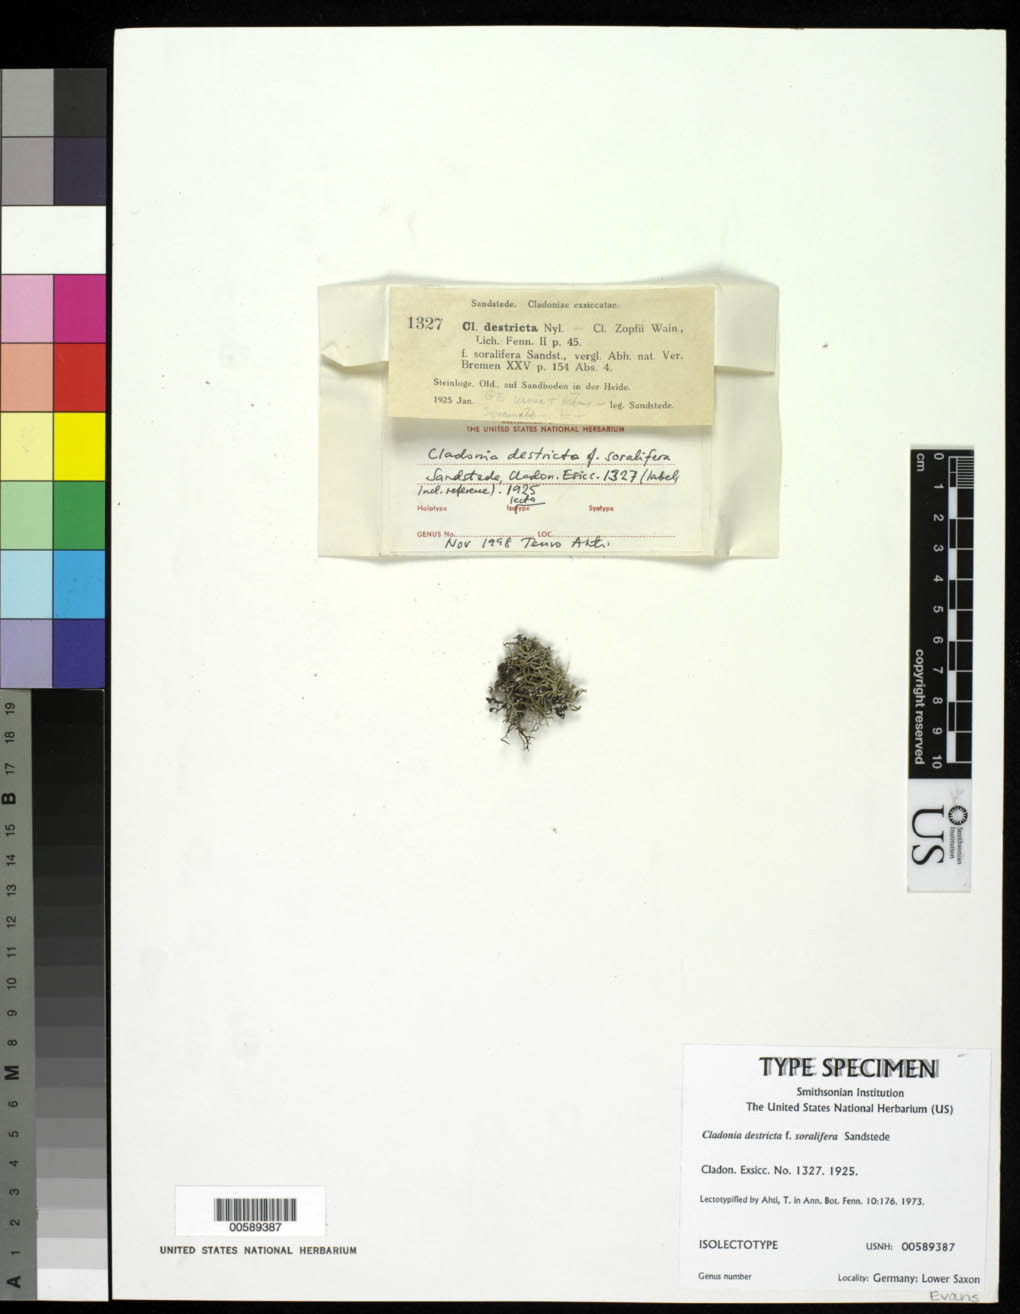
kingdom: Fungi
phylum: Ascomycota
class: Lecanoromycetes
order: Lecanorales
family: Cladoniaceae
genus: Cladonia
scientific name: Cladonia destricta f. soralifera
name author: Sandst.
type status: Isolectotype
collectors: H. Sandstede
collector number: Sandst., Clad. Exs. 1327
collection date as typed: Jan 1925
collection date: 1925-01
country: Germany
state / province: Niedersachsen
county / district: Oldenburg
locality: Steinloge, auf Sandboden in der Heide. [Steinloge, on sandy soil in the heath.]